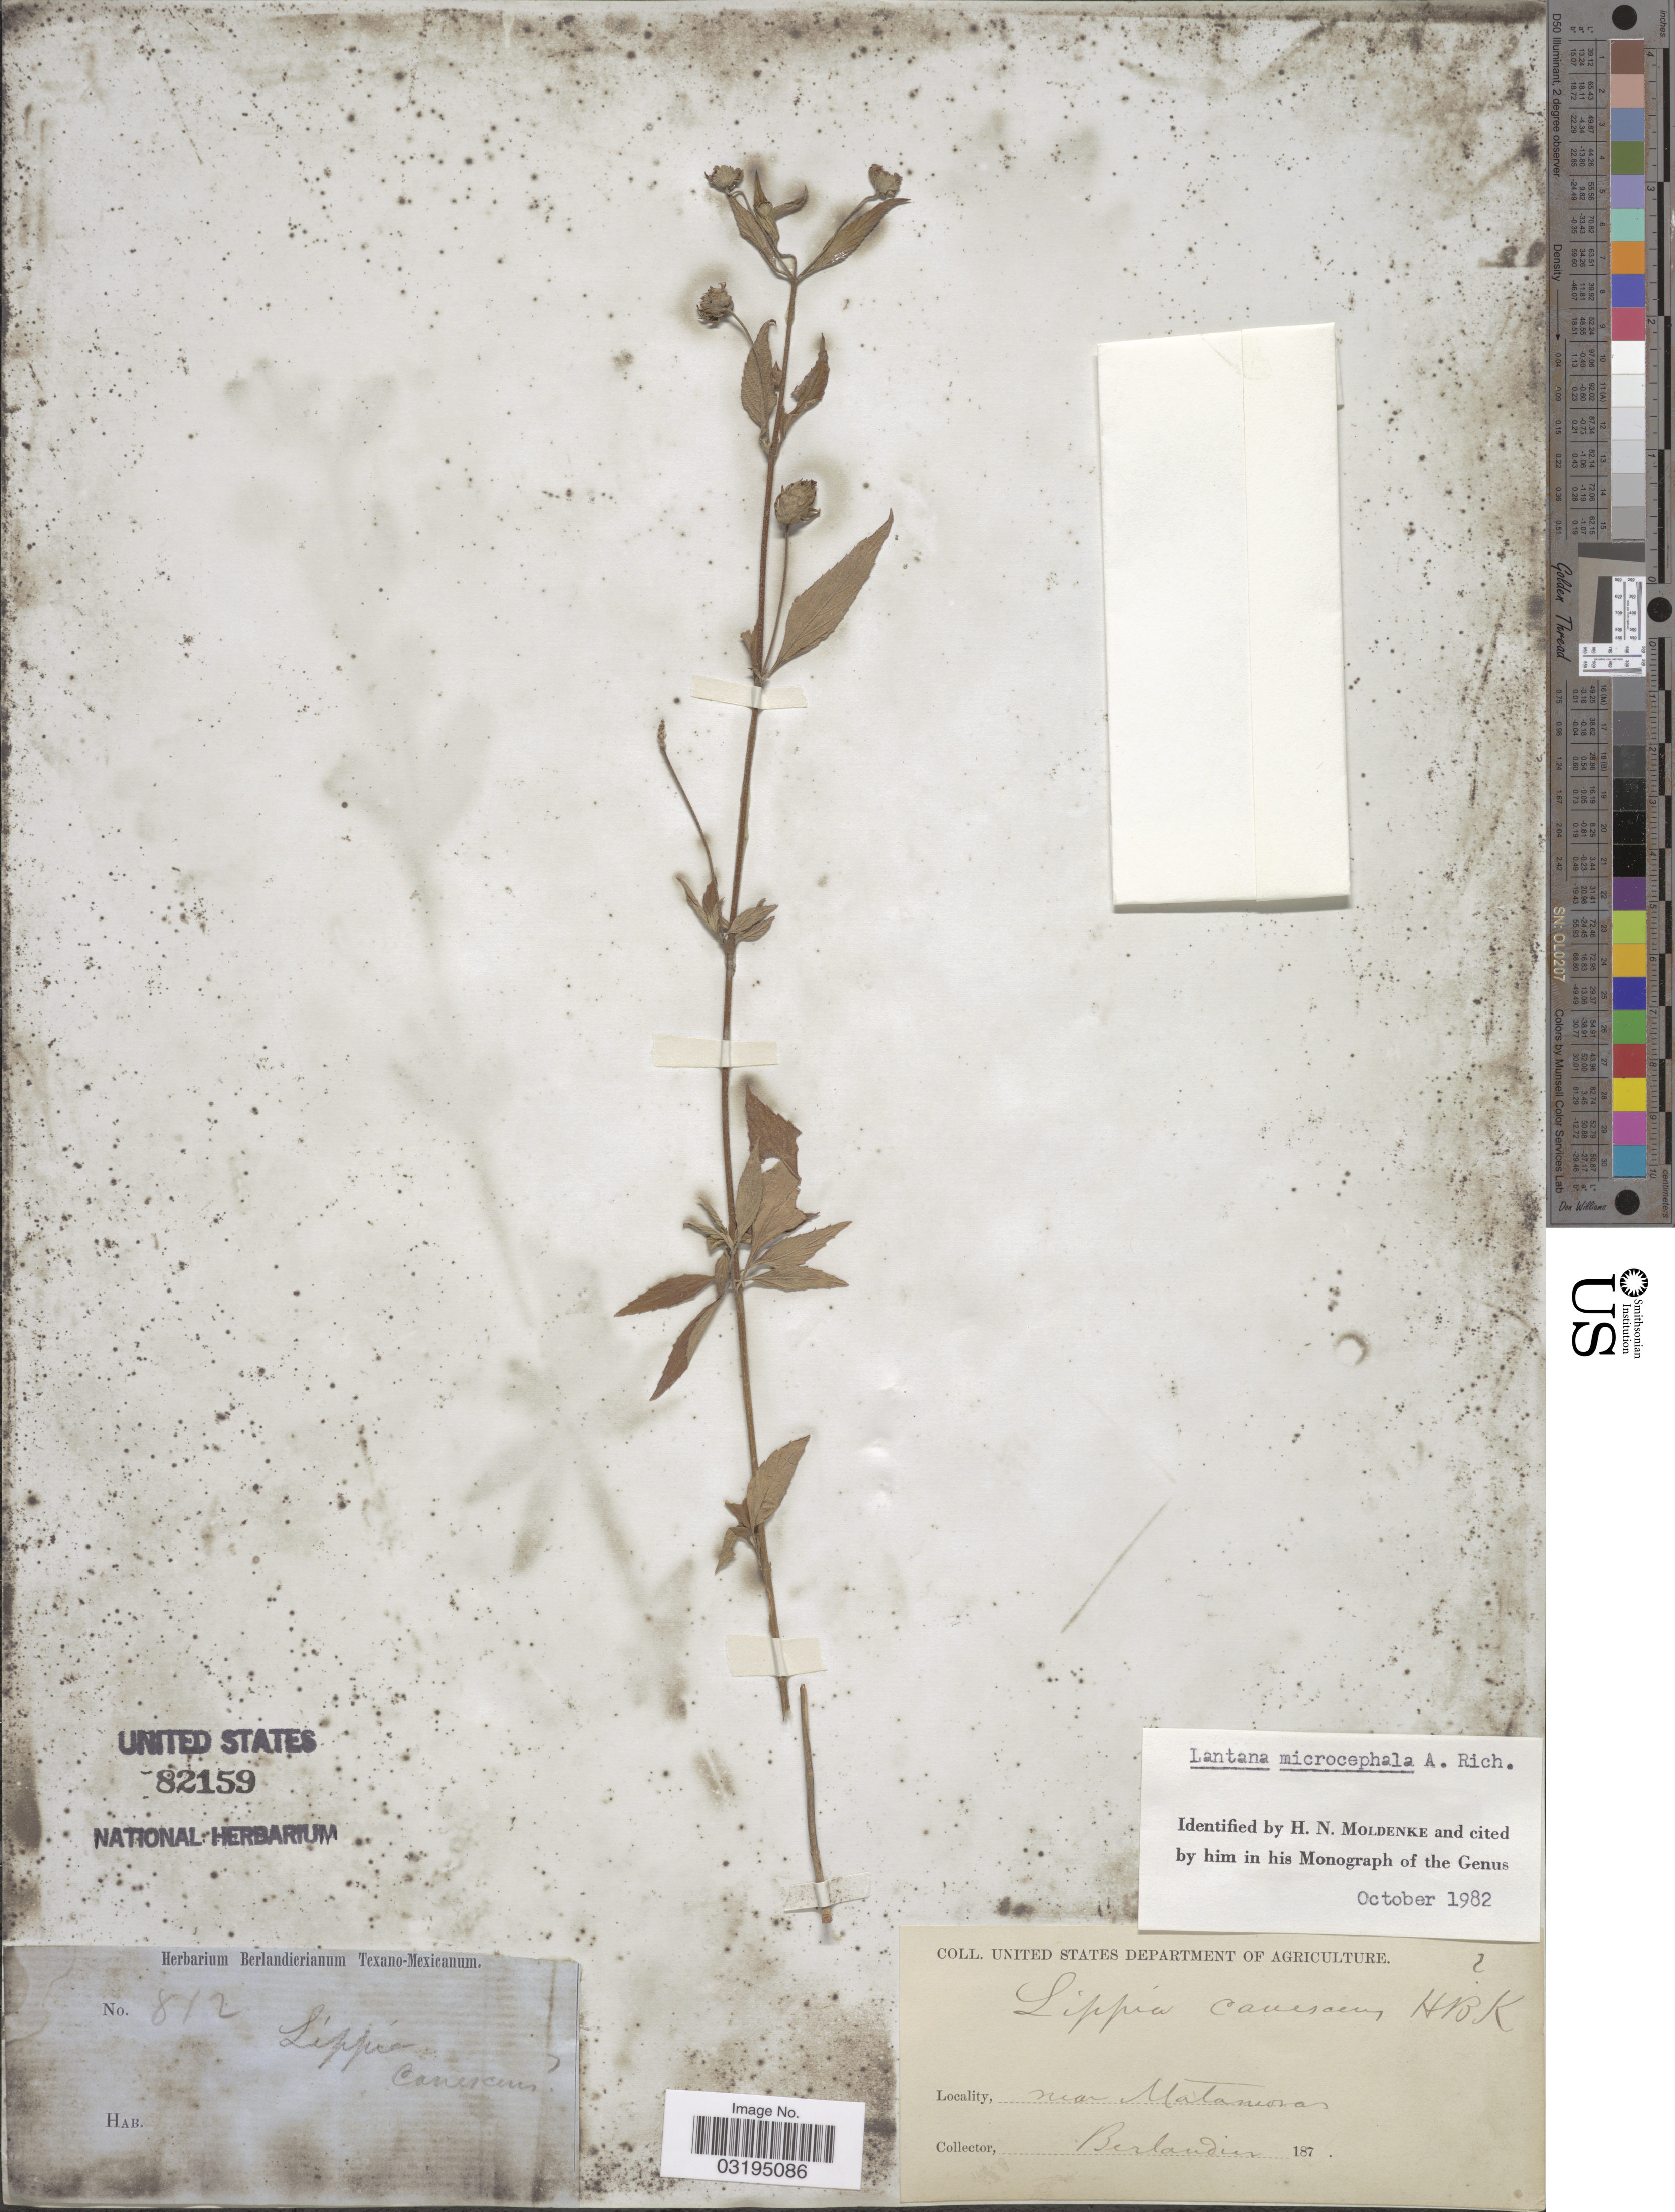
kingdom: Plantae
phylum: Tracheophyta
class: Magnoliopsida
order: Lamiales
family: Verbenaceae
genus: Lantana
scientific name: Lantana microcephala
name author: A. Rich. in Sagra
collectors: J. L. Berlandier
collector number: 812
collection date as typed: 187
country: Mexico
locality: Near Matamoros.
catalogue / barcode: US 82159